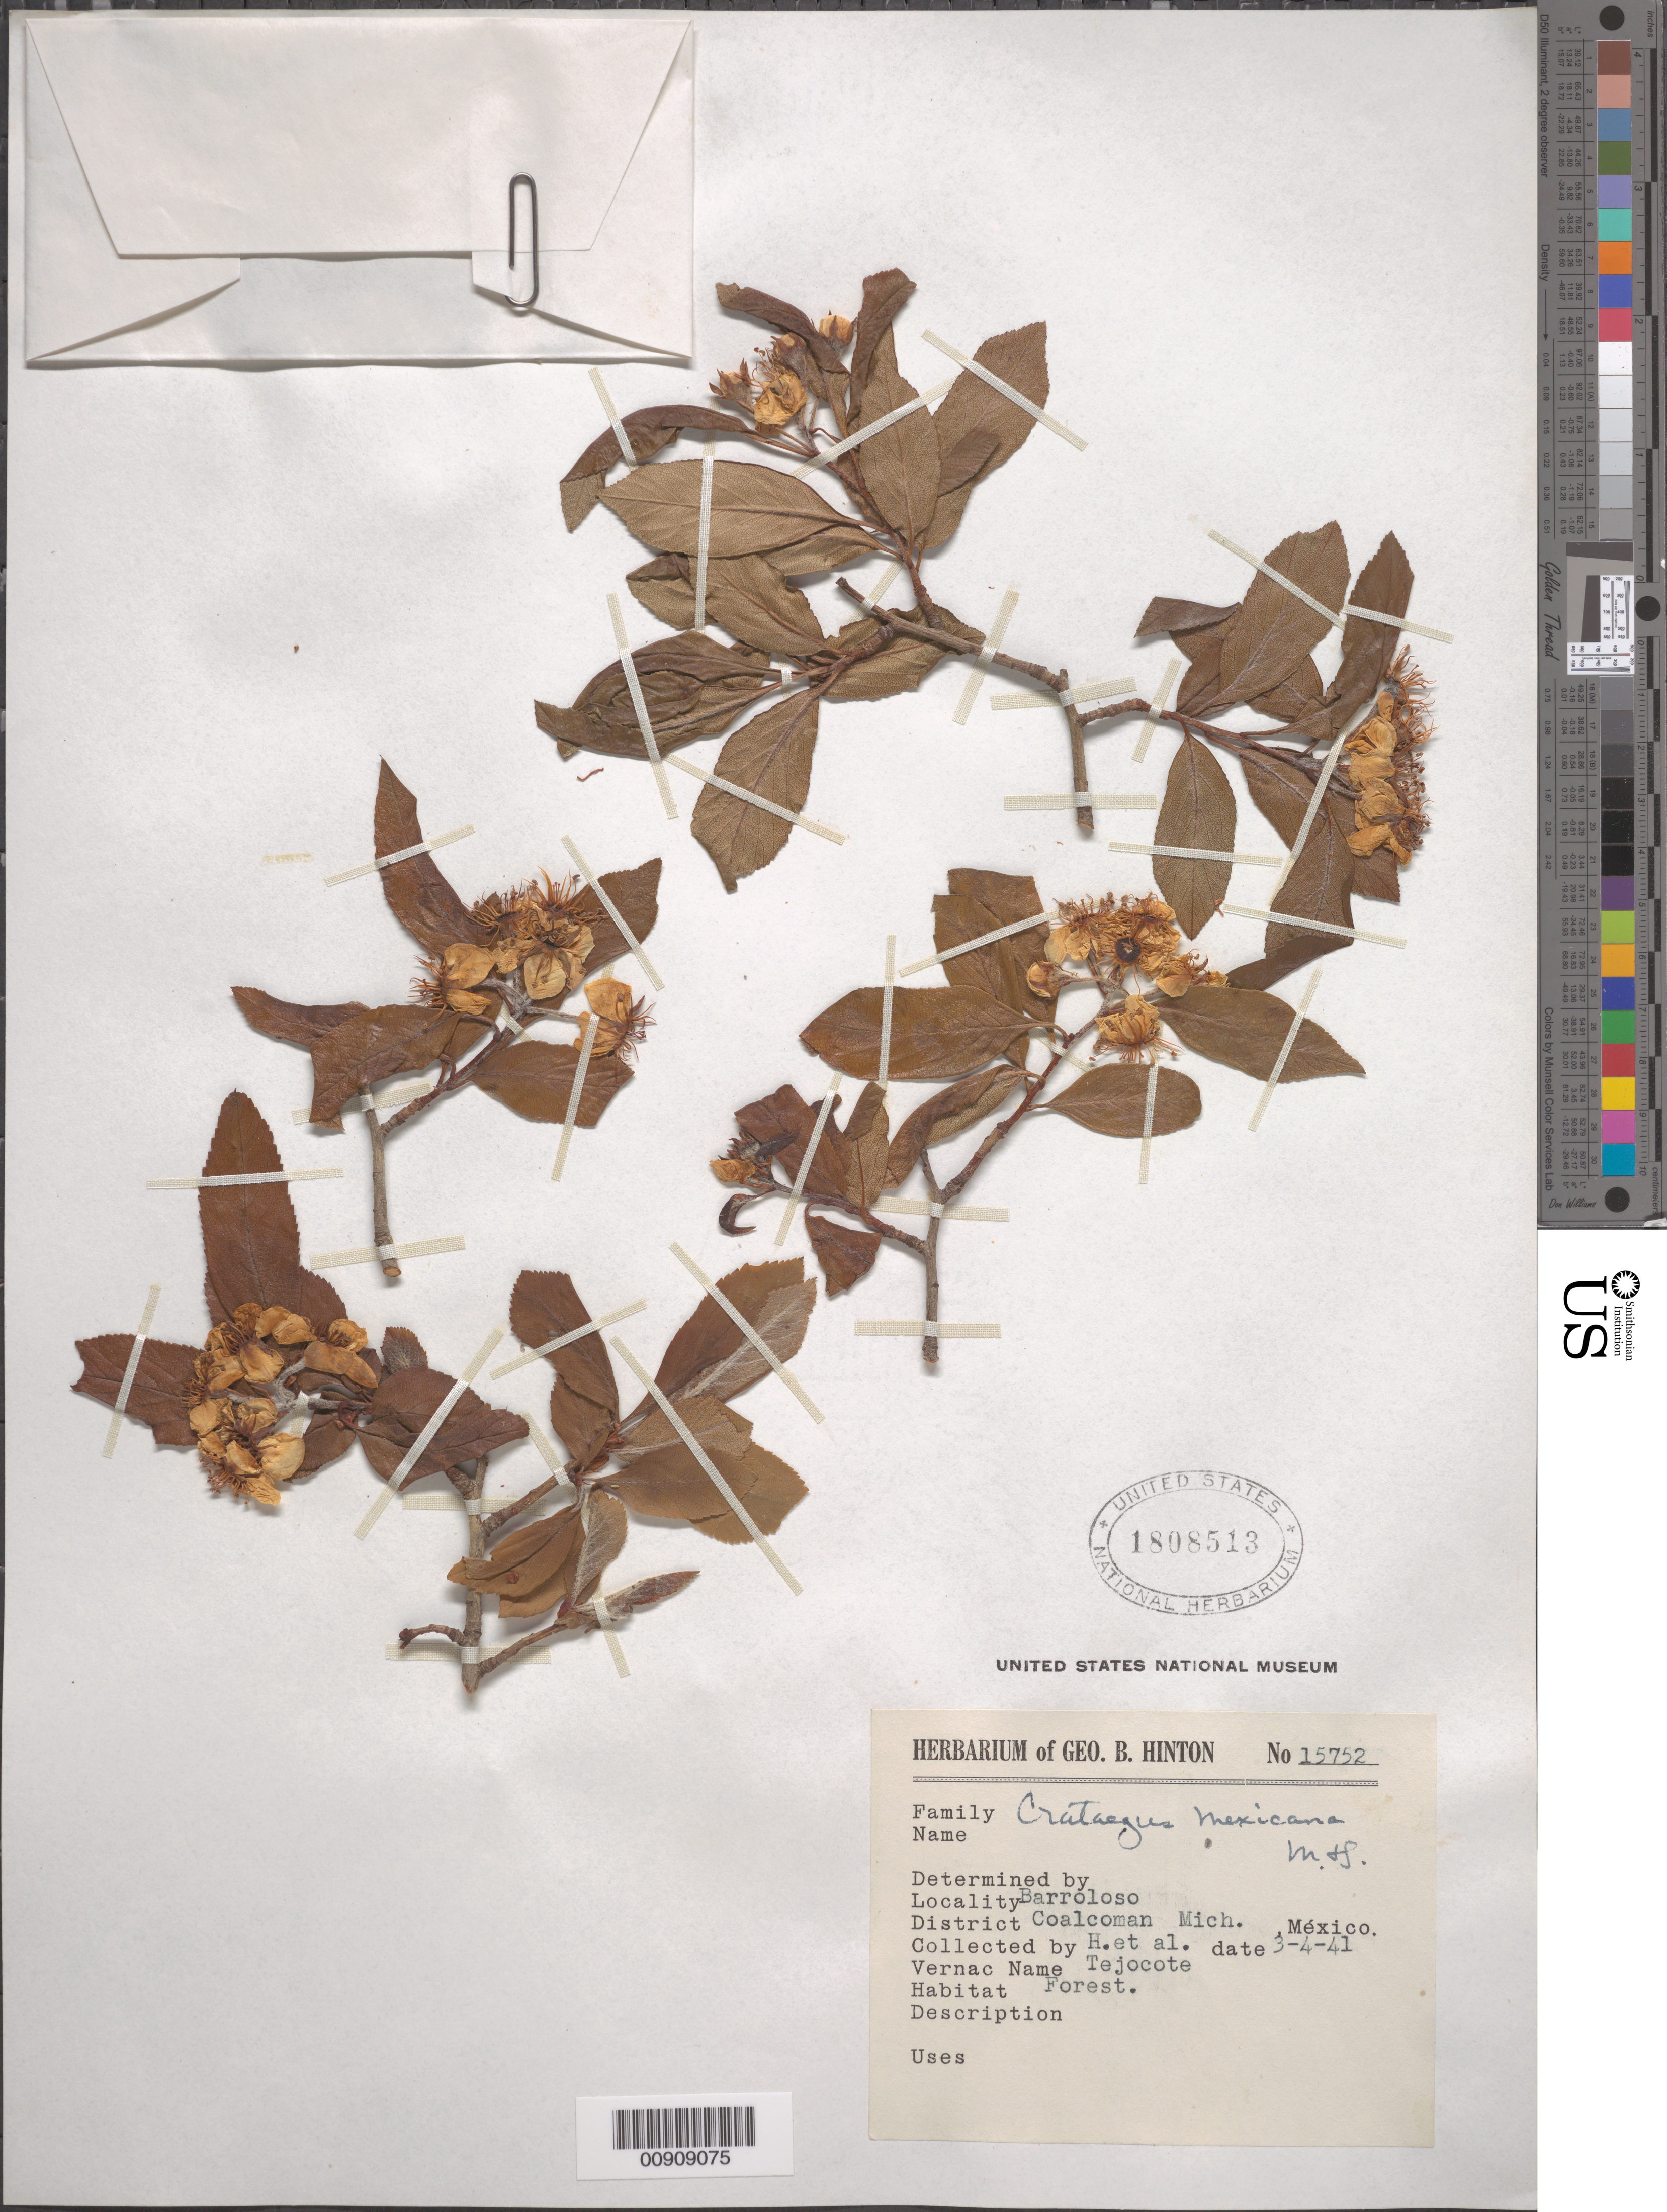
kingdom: Plantae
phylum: Tracheophyta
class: Magnoliopsida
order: Rosales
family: Rosaceae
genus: Crataegus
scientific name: Crataegus mexicana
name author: Moc. & Sessé ex DC.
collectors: G. B. Hinton & et al.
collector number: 15752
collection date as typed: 04 Mar 1941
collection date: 1941-03-04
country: Mexico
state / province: Michoacán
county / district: Coalcomán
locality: Barroloso, District Coalcomán, Michoacán.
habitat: Forest.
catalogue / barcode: US 1808513